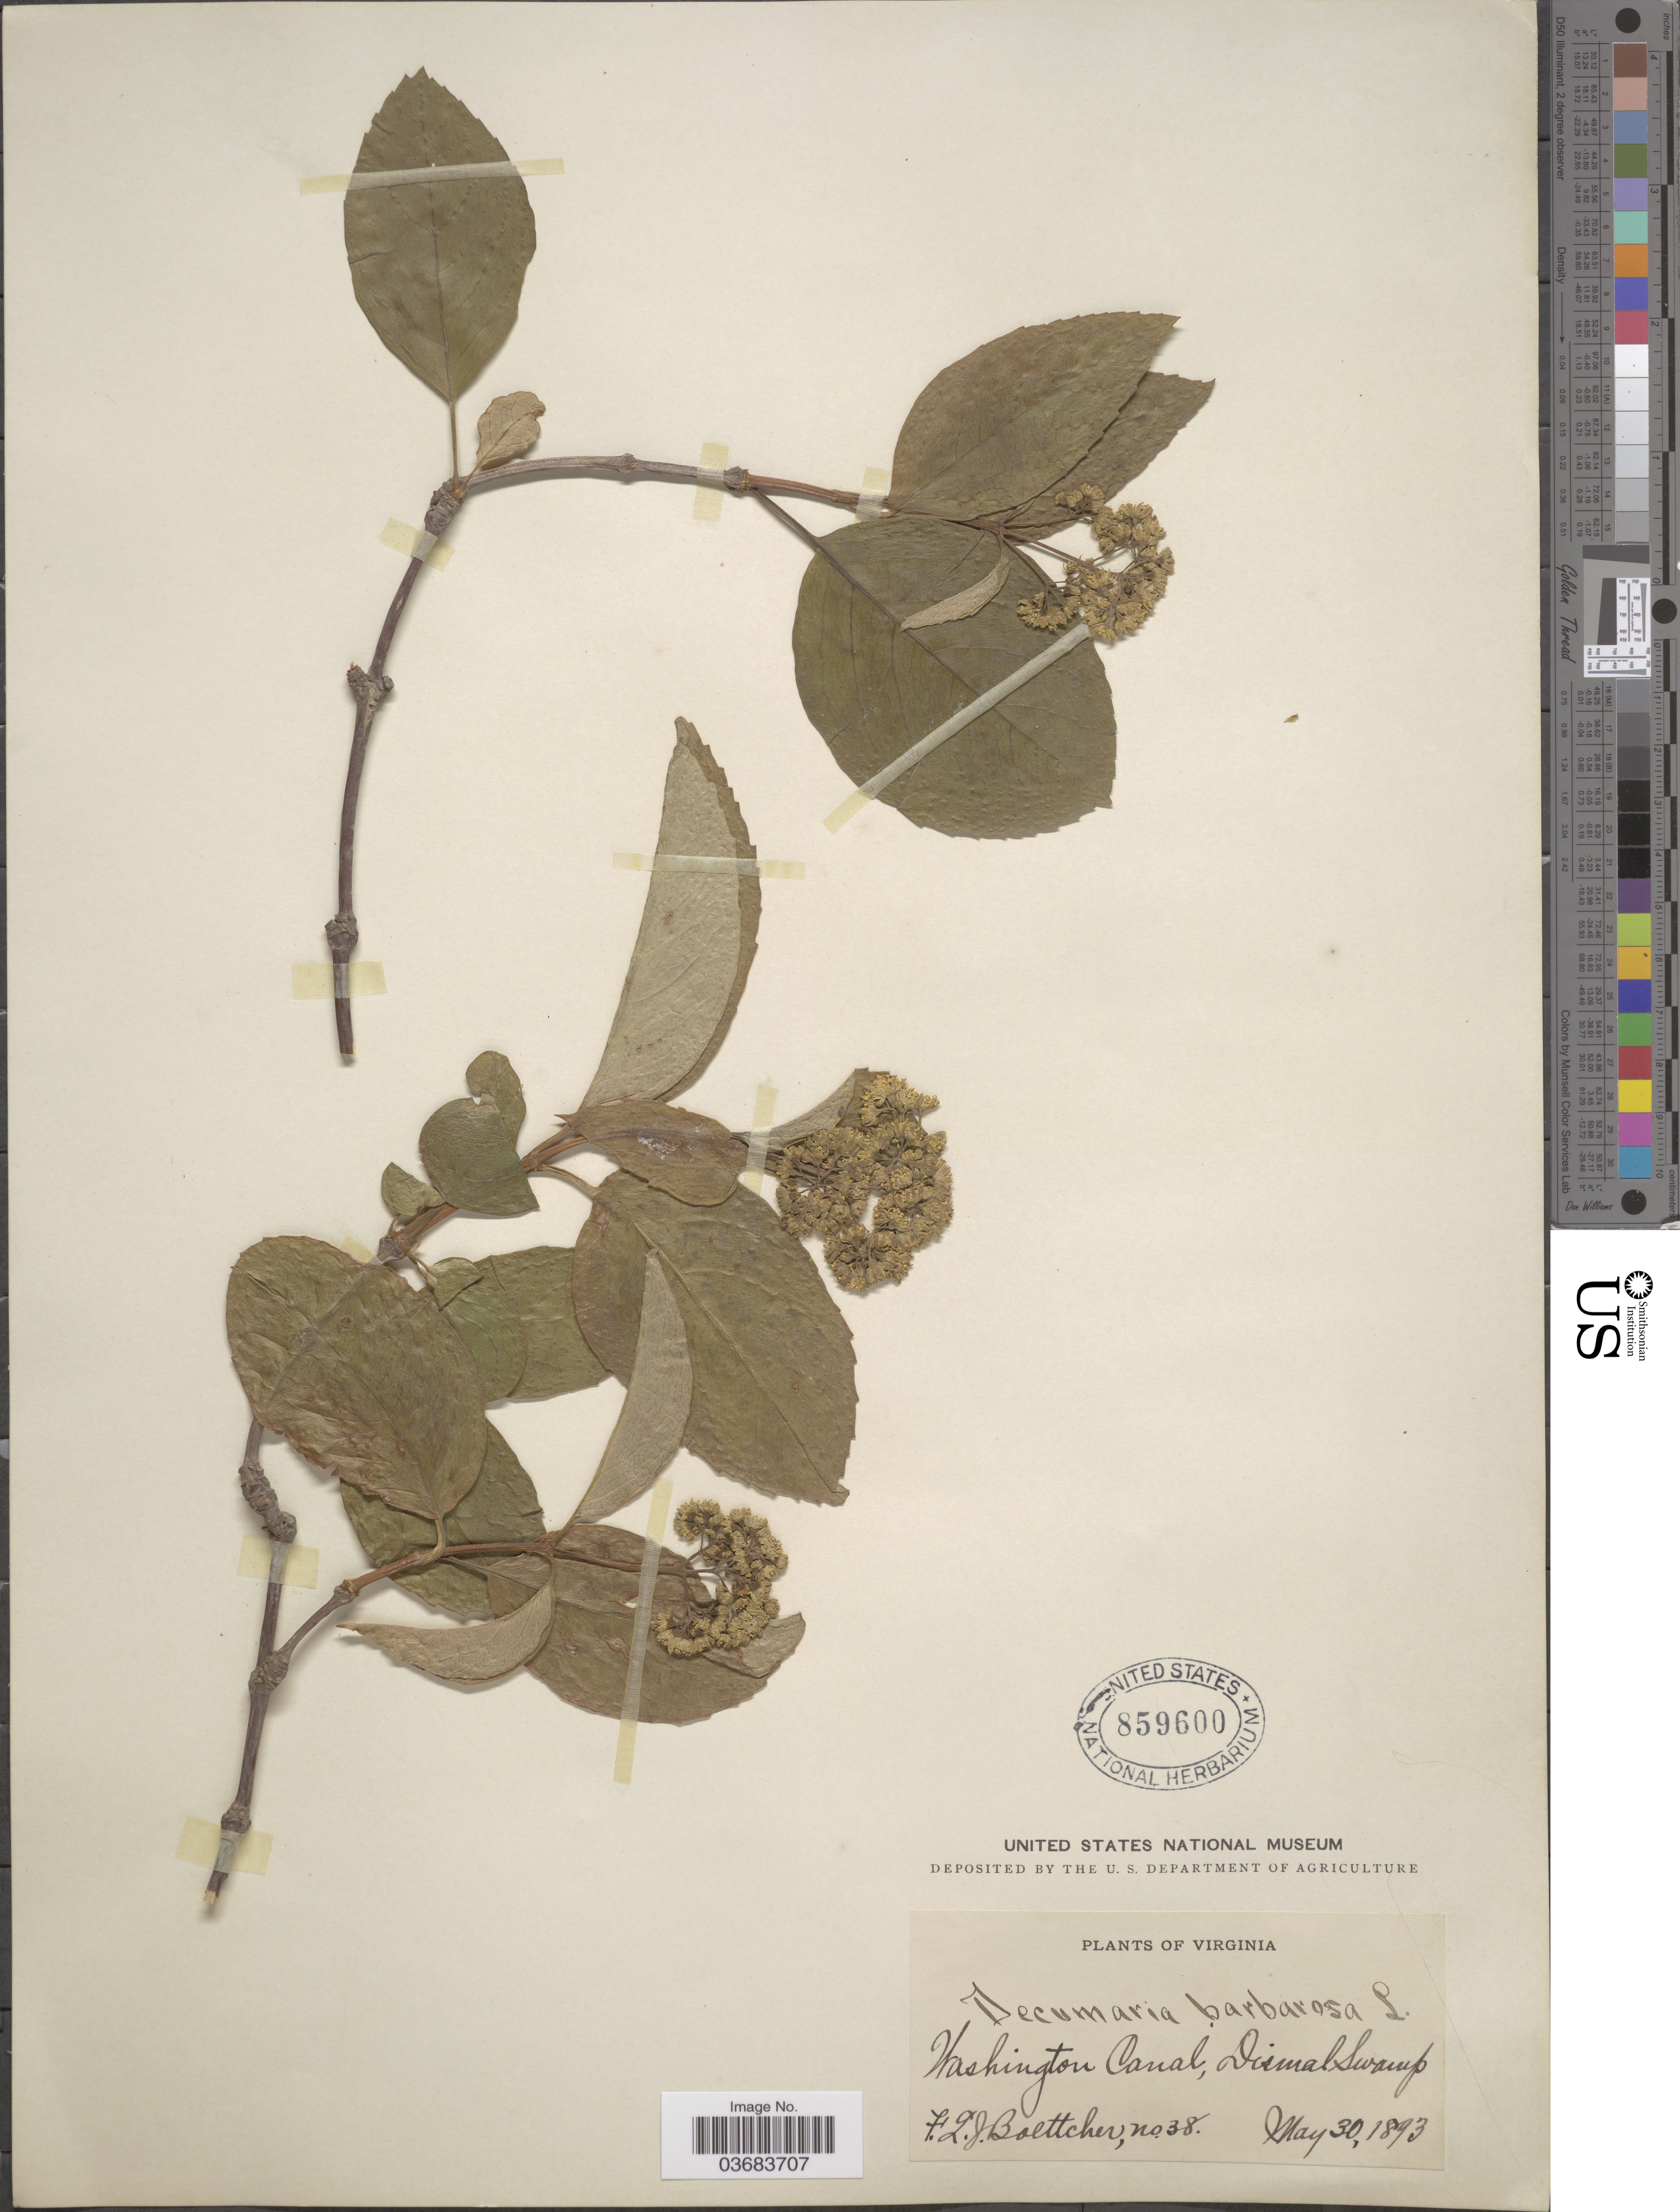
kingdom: Plantae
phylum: Tracheophyta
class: Magnoliopsida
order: Cornales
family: Hydrangeaceae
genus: Hydrangea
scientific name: Hydrangea barbara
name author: (L.) Bernd Schulz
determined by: Strong, Mark T., (BOT), Smithsonian Institution - National Museum of Natural History (UNITED STATES)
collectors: F. Boettcher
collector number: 38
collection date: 1893-05-30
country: United States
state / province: Virginia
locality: Washington Canal, Dismal Swamp.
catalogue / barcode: US 859600